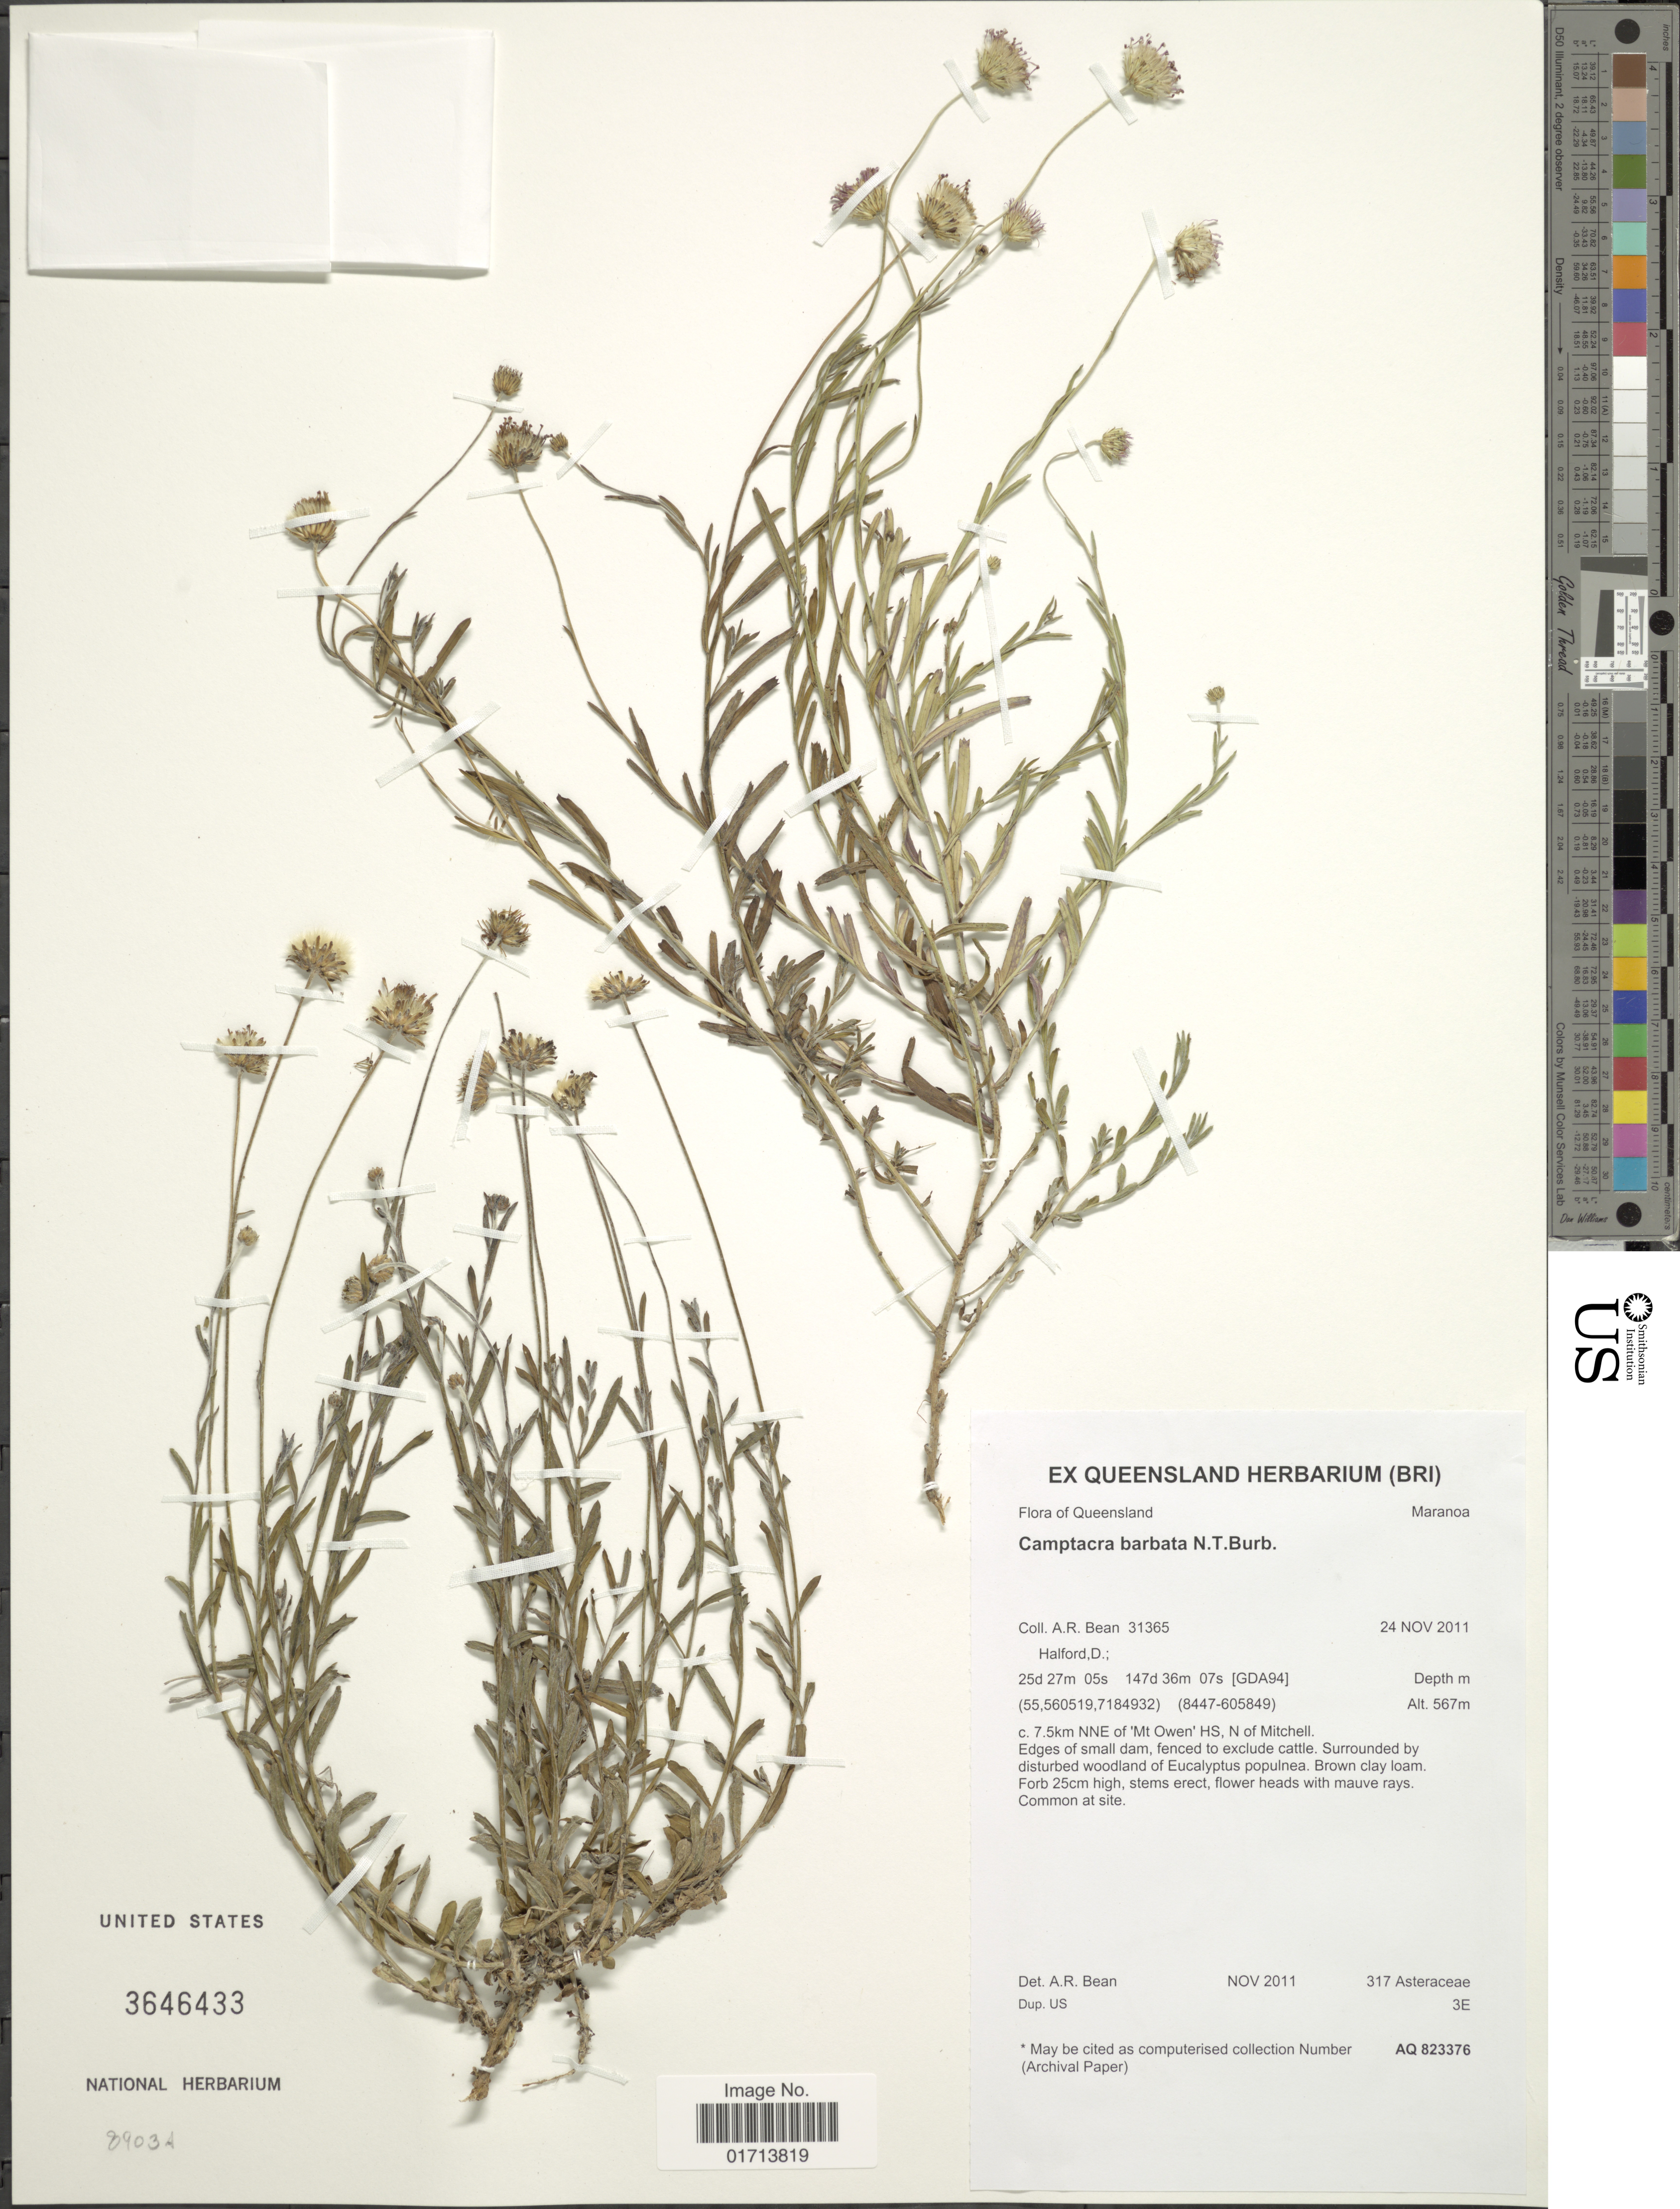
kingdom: Plantae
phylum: Tracheophyta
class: Magnoliopsida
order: Asterales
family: Asteraceae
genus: Camptacra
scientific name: Camptacra barbata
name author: N.T. Burb.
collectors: A. R. Bean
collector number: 31365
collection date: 2011-11-24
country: Australia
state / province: Queensland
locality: Maranoa, c. 7.5km NNE of 'Mt Owen'HS, N of Mitchell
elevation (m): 567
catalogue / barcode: US 3646433